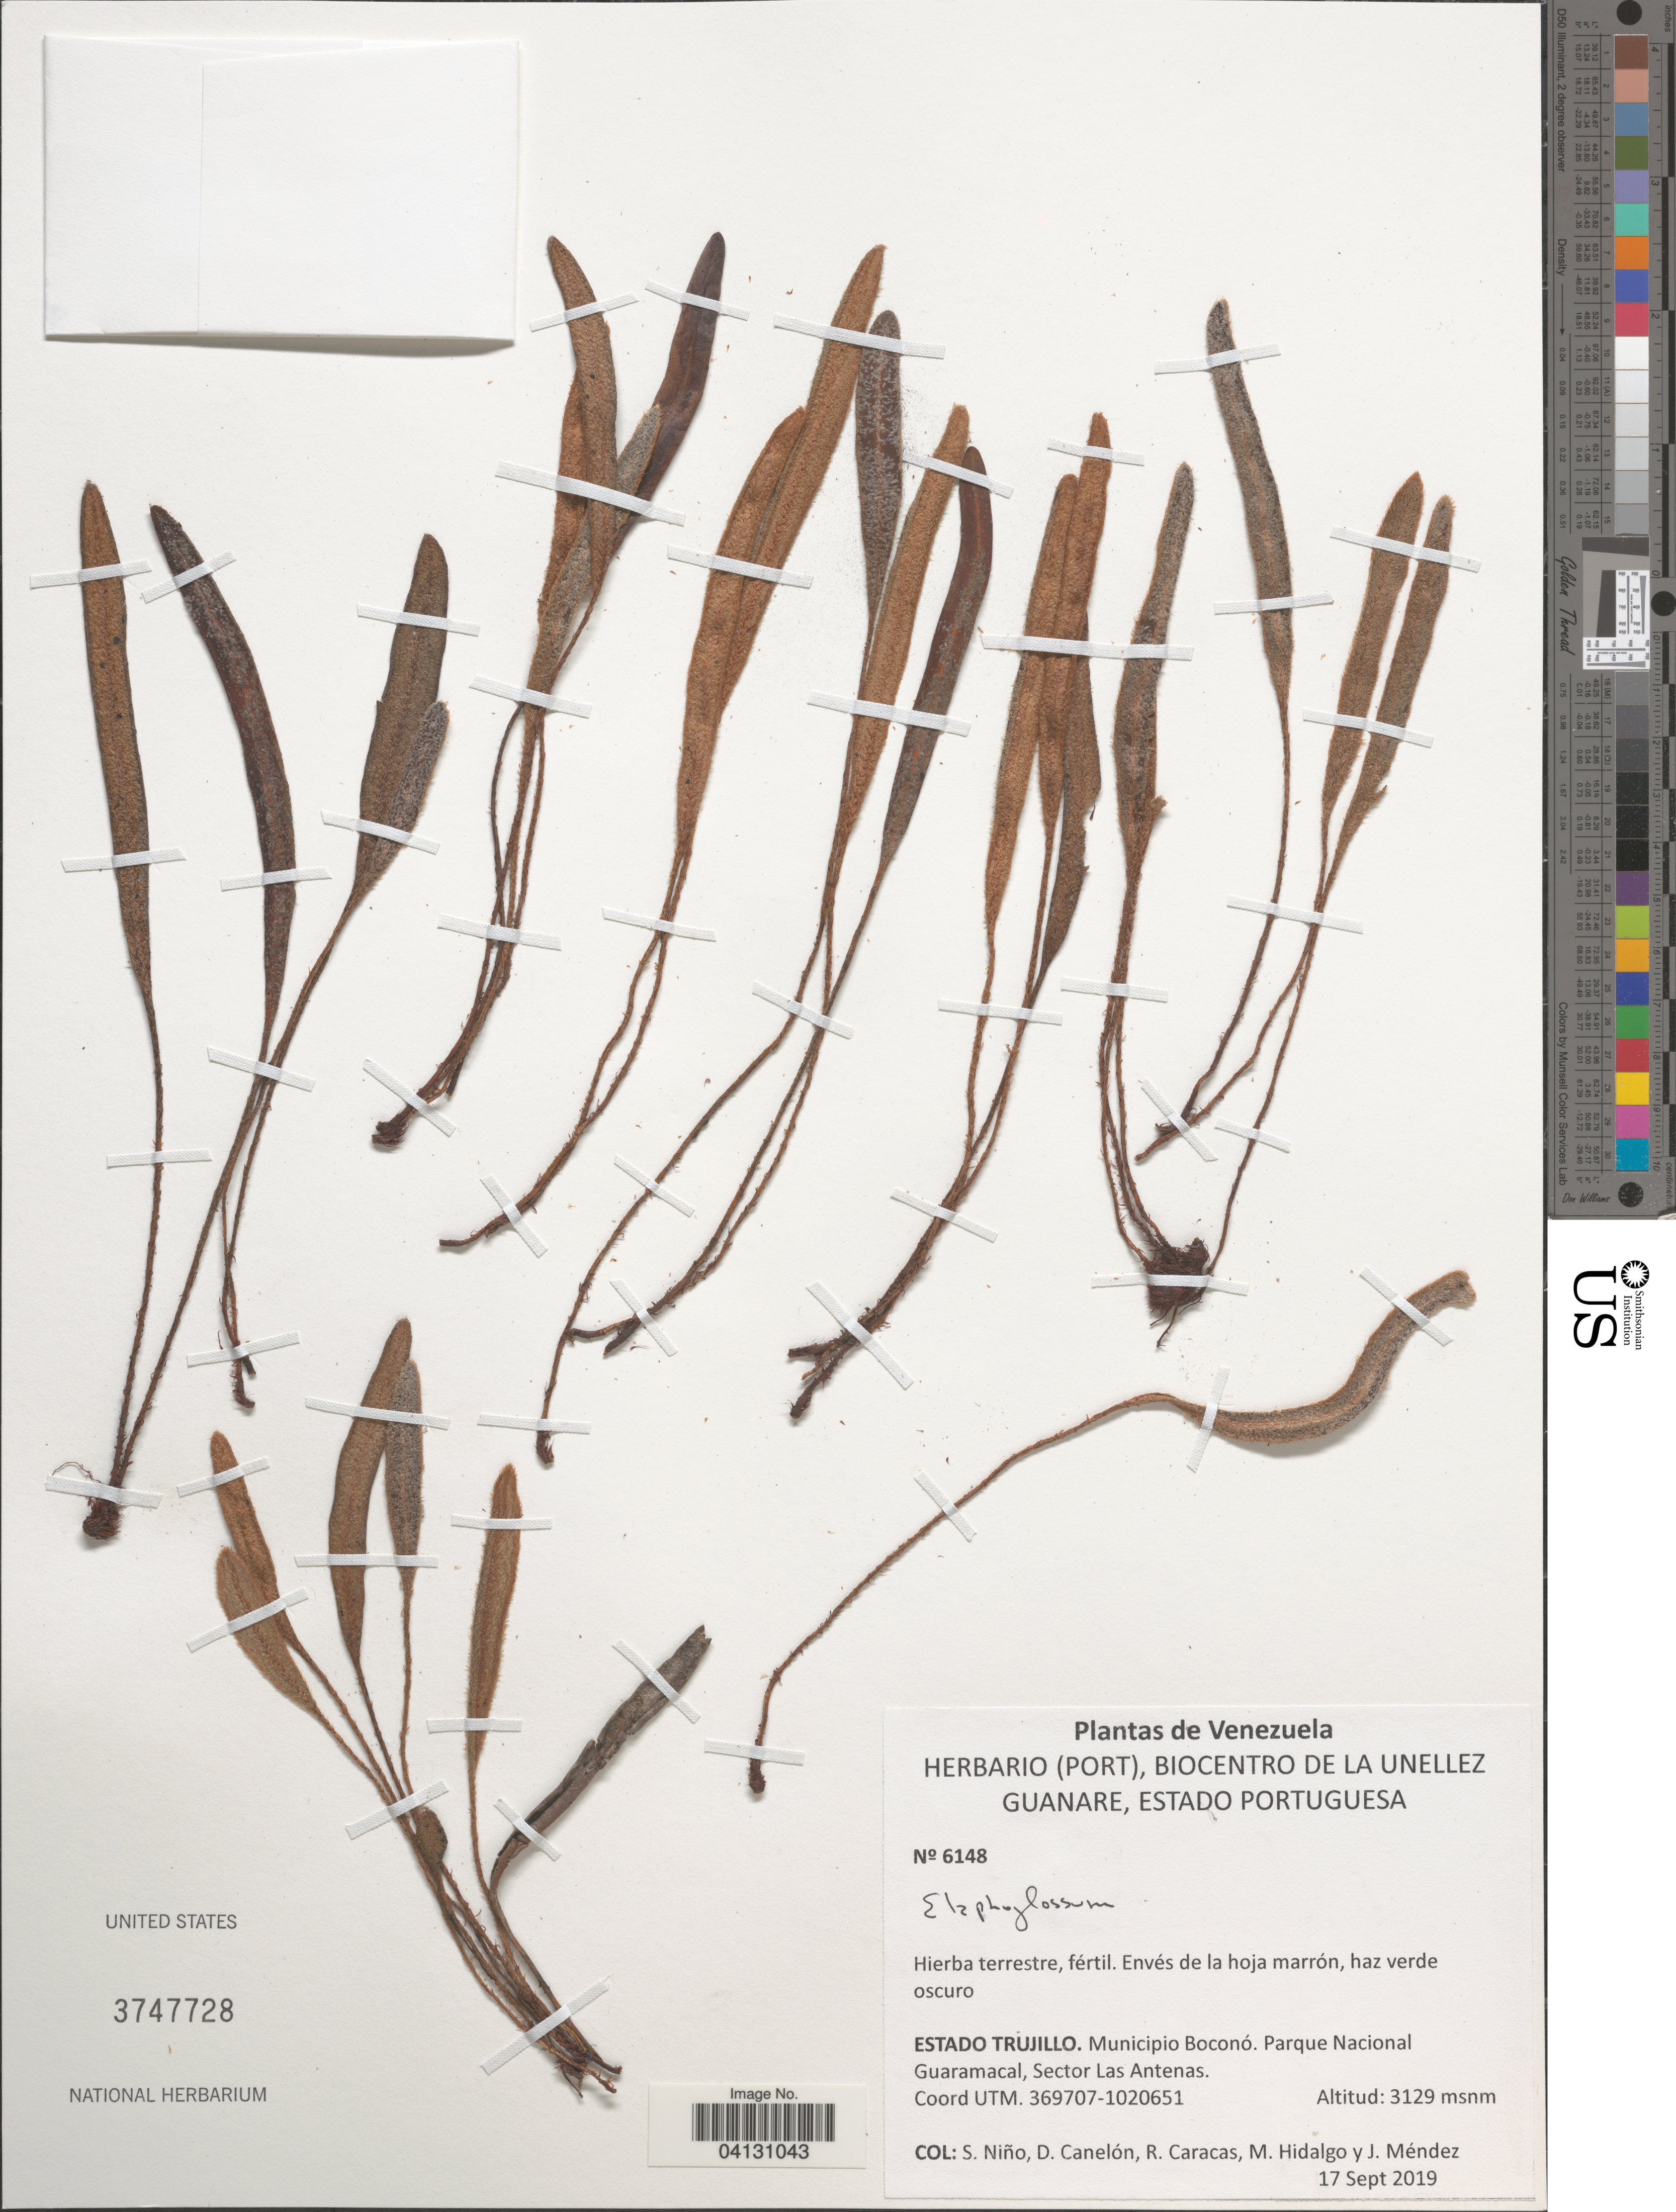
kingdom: Plantae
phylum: Tracheophyta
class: Polypodiopsida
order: Polypodiales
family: Dryopteridaceae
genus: Elaphoglossum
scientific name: Elaphoglossum sp.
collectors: S. M. Niño, D. Canelón, R. Caracas, M. Hidalgo & J. Mendez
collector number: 6148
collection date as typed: Transcribed d/m/y: 17/9/2019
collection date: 2019-09-17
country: Venezuela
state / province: Trujillo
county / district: Boconó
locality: Parque Nacional Guaramacal, Sector Las Antenas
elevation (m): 3129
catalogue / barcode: US 3747728